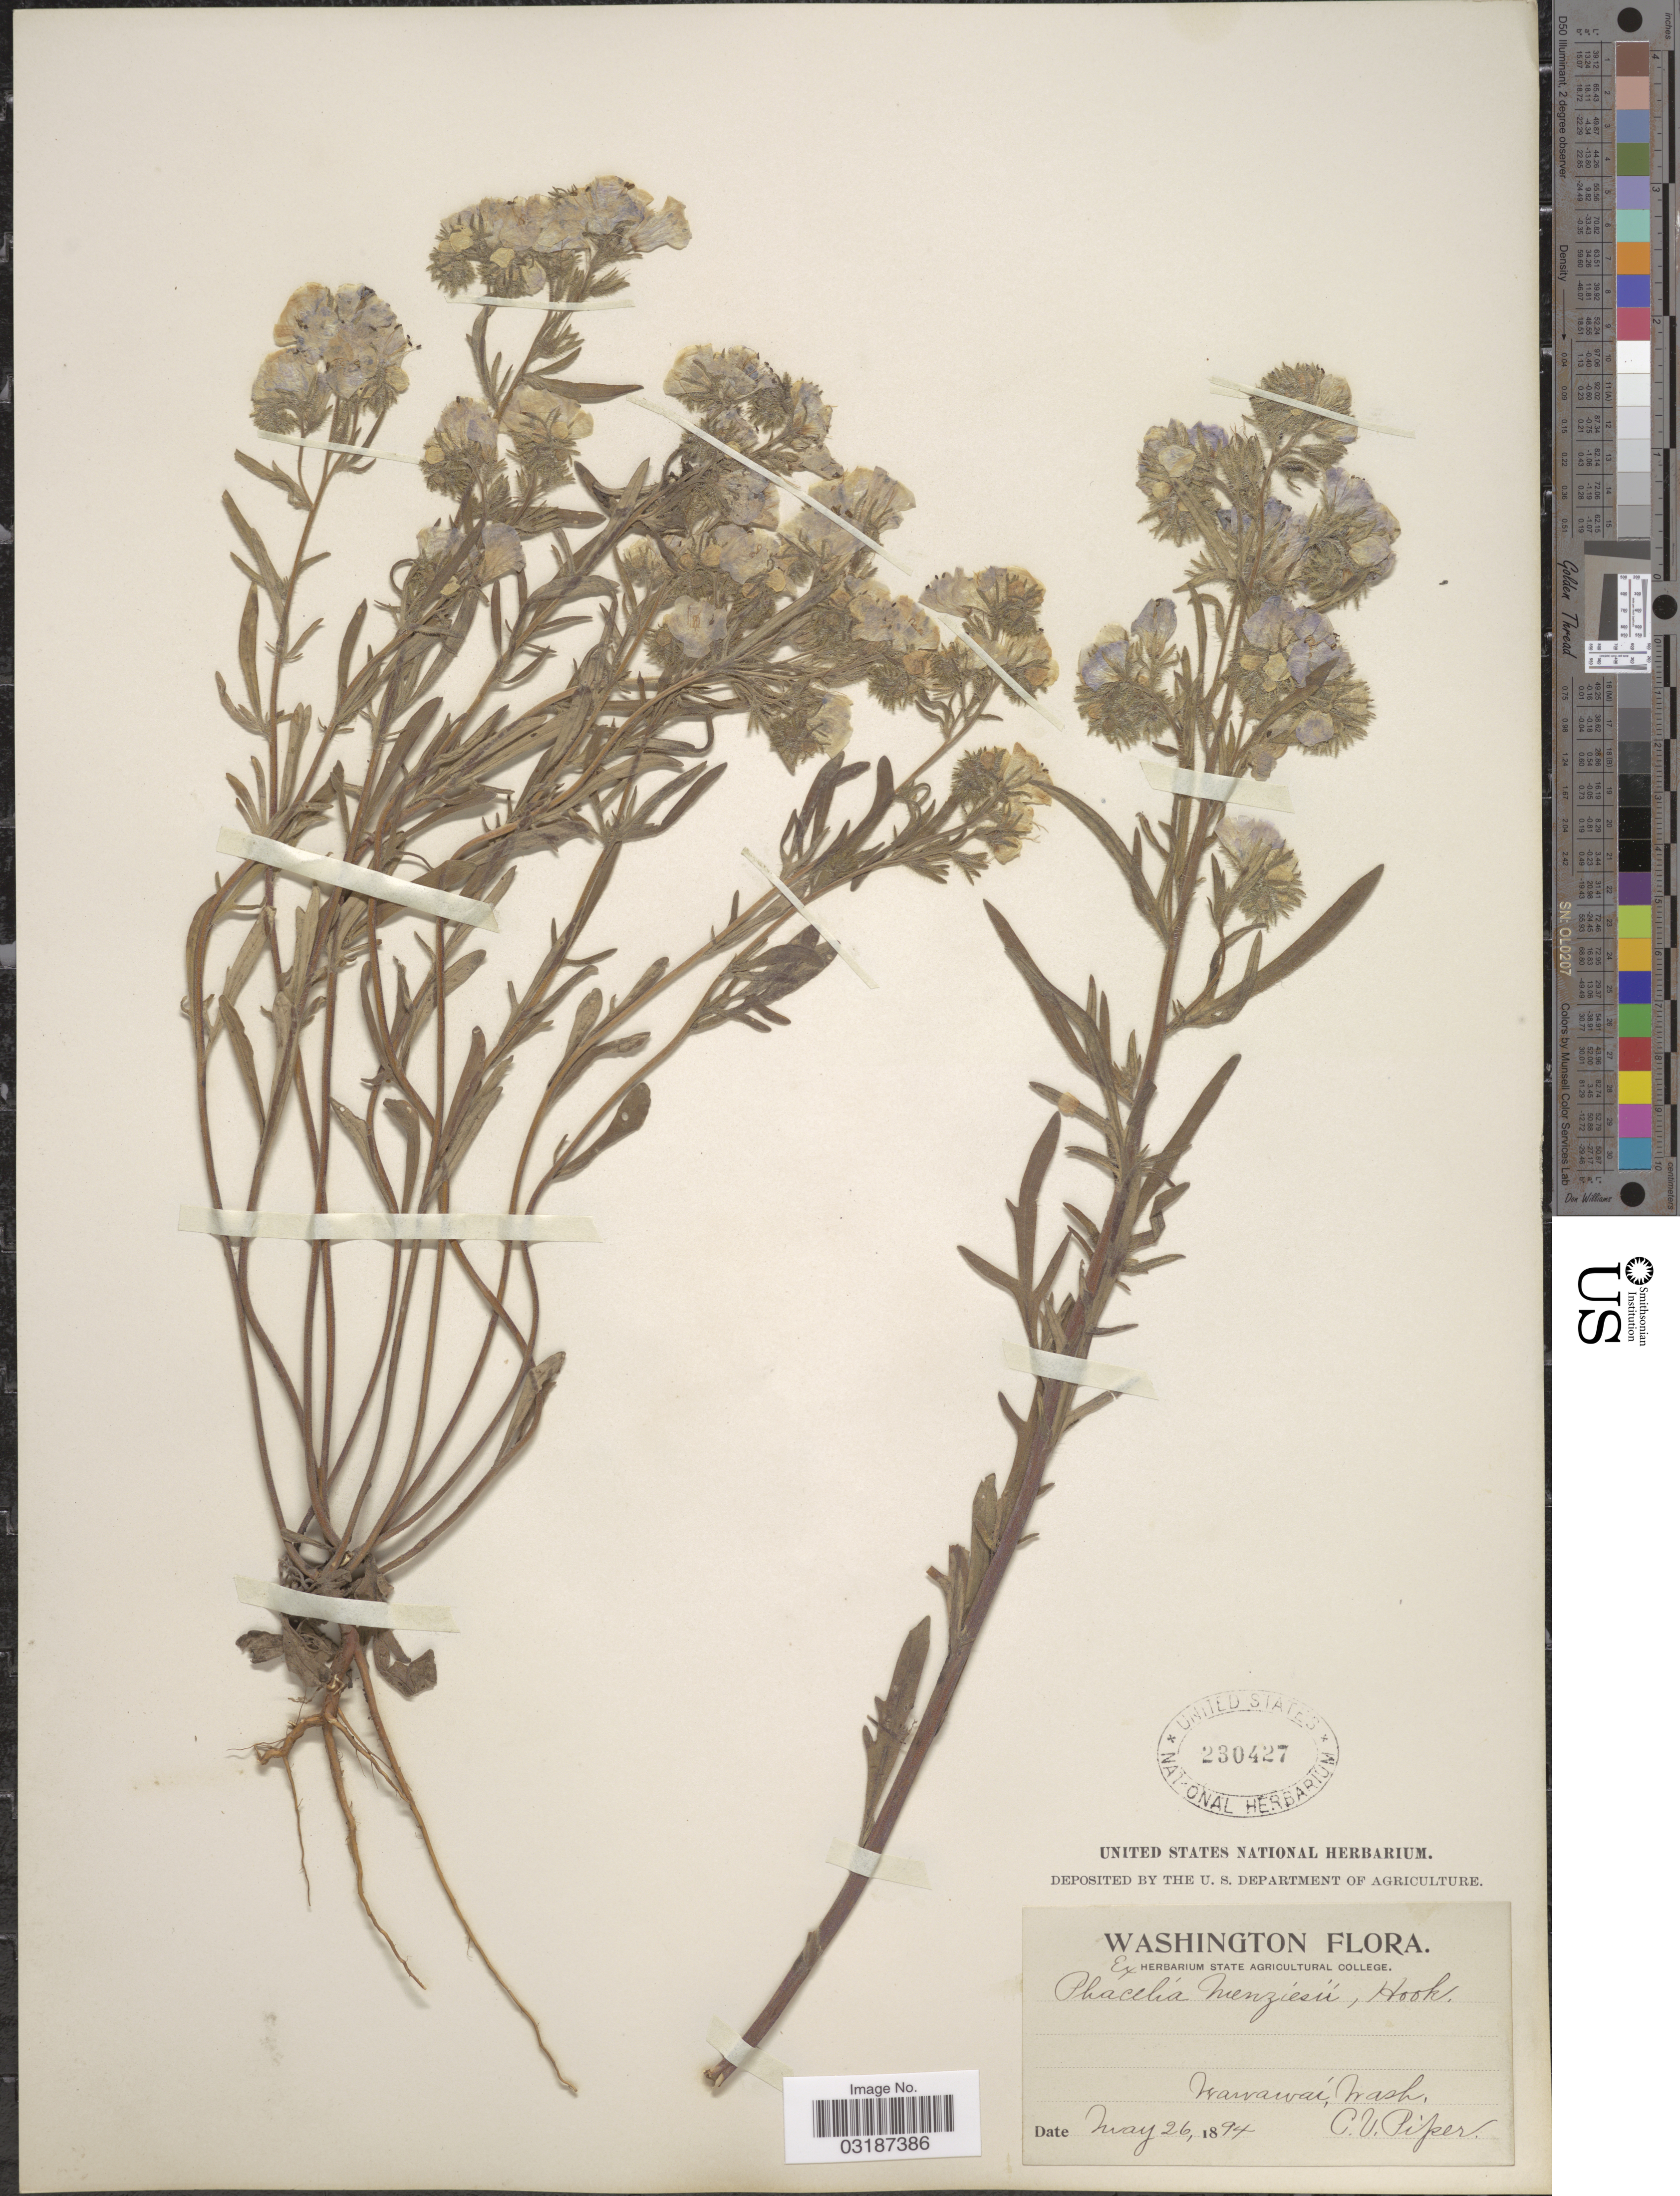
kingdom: Plantae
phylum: Tracheophyta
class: Magnoliopsida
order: Boraginales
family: Hydrophyllaceae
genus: Phacelia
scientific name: Phacelia linearis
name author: (Pursh) Holz.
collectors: C. V. Piper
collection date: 1894-05-26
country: United States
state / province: Washington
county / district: Whitman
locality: Wawawai.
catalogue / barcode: US 230427